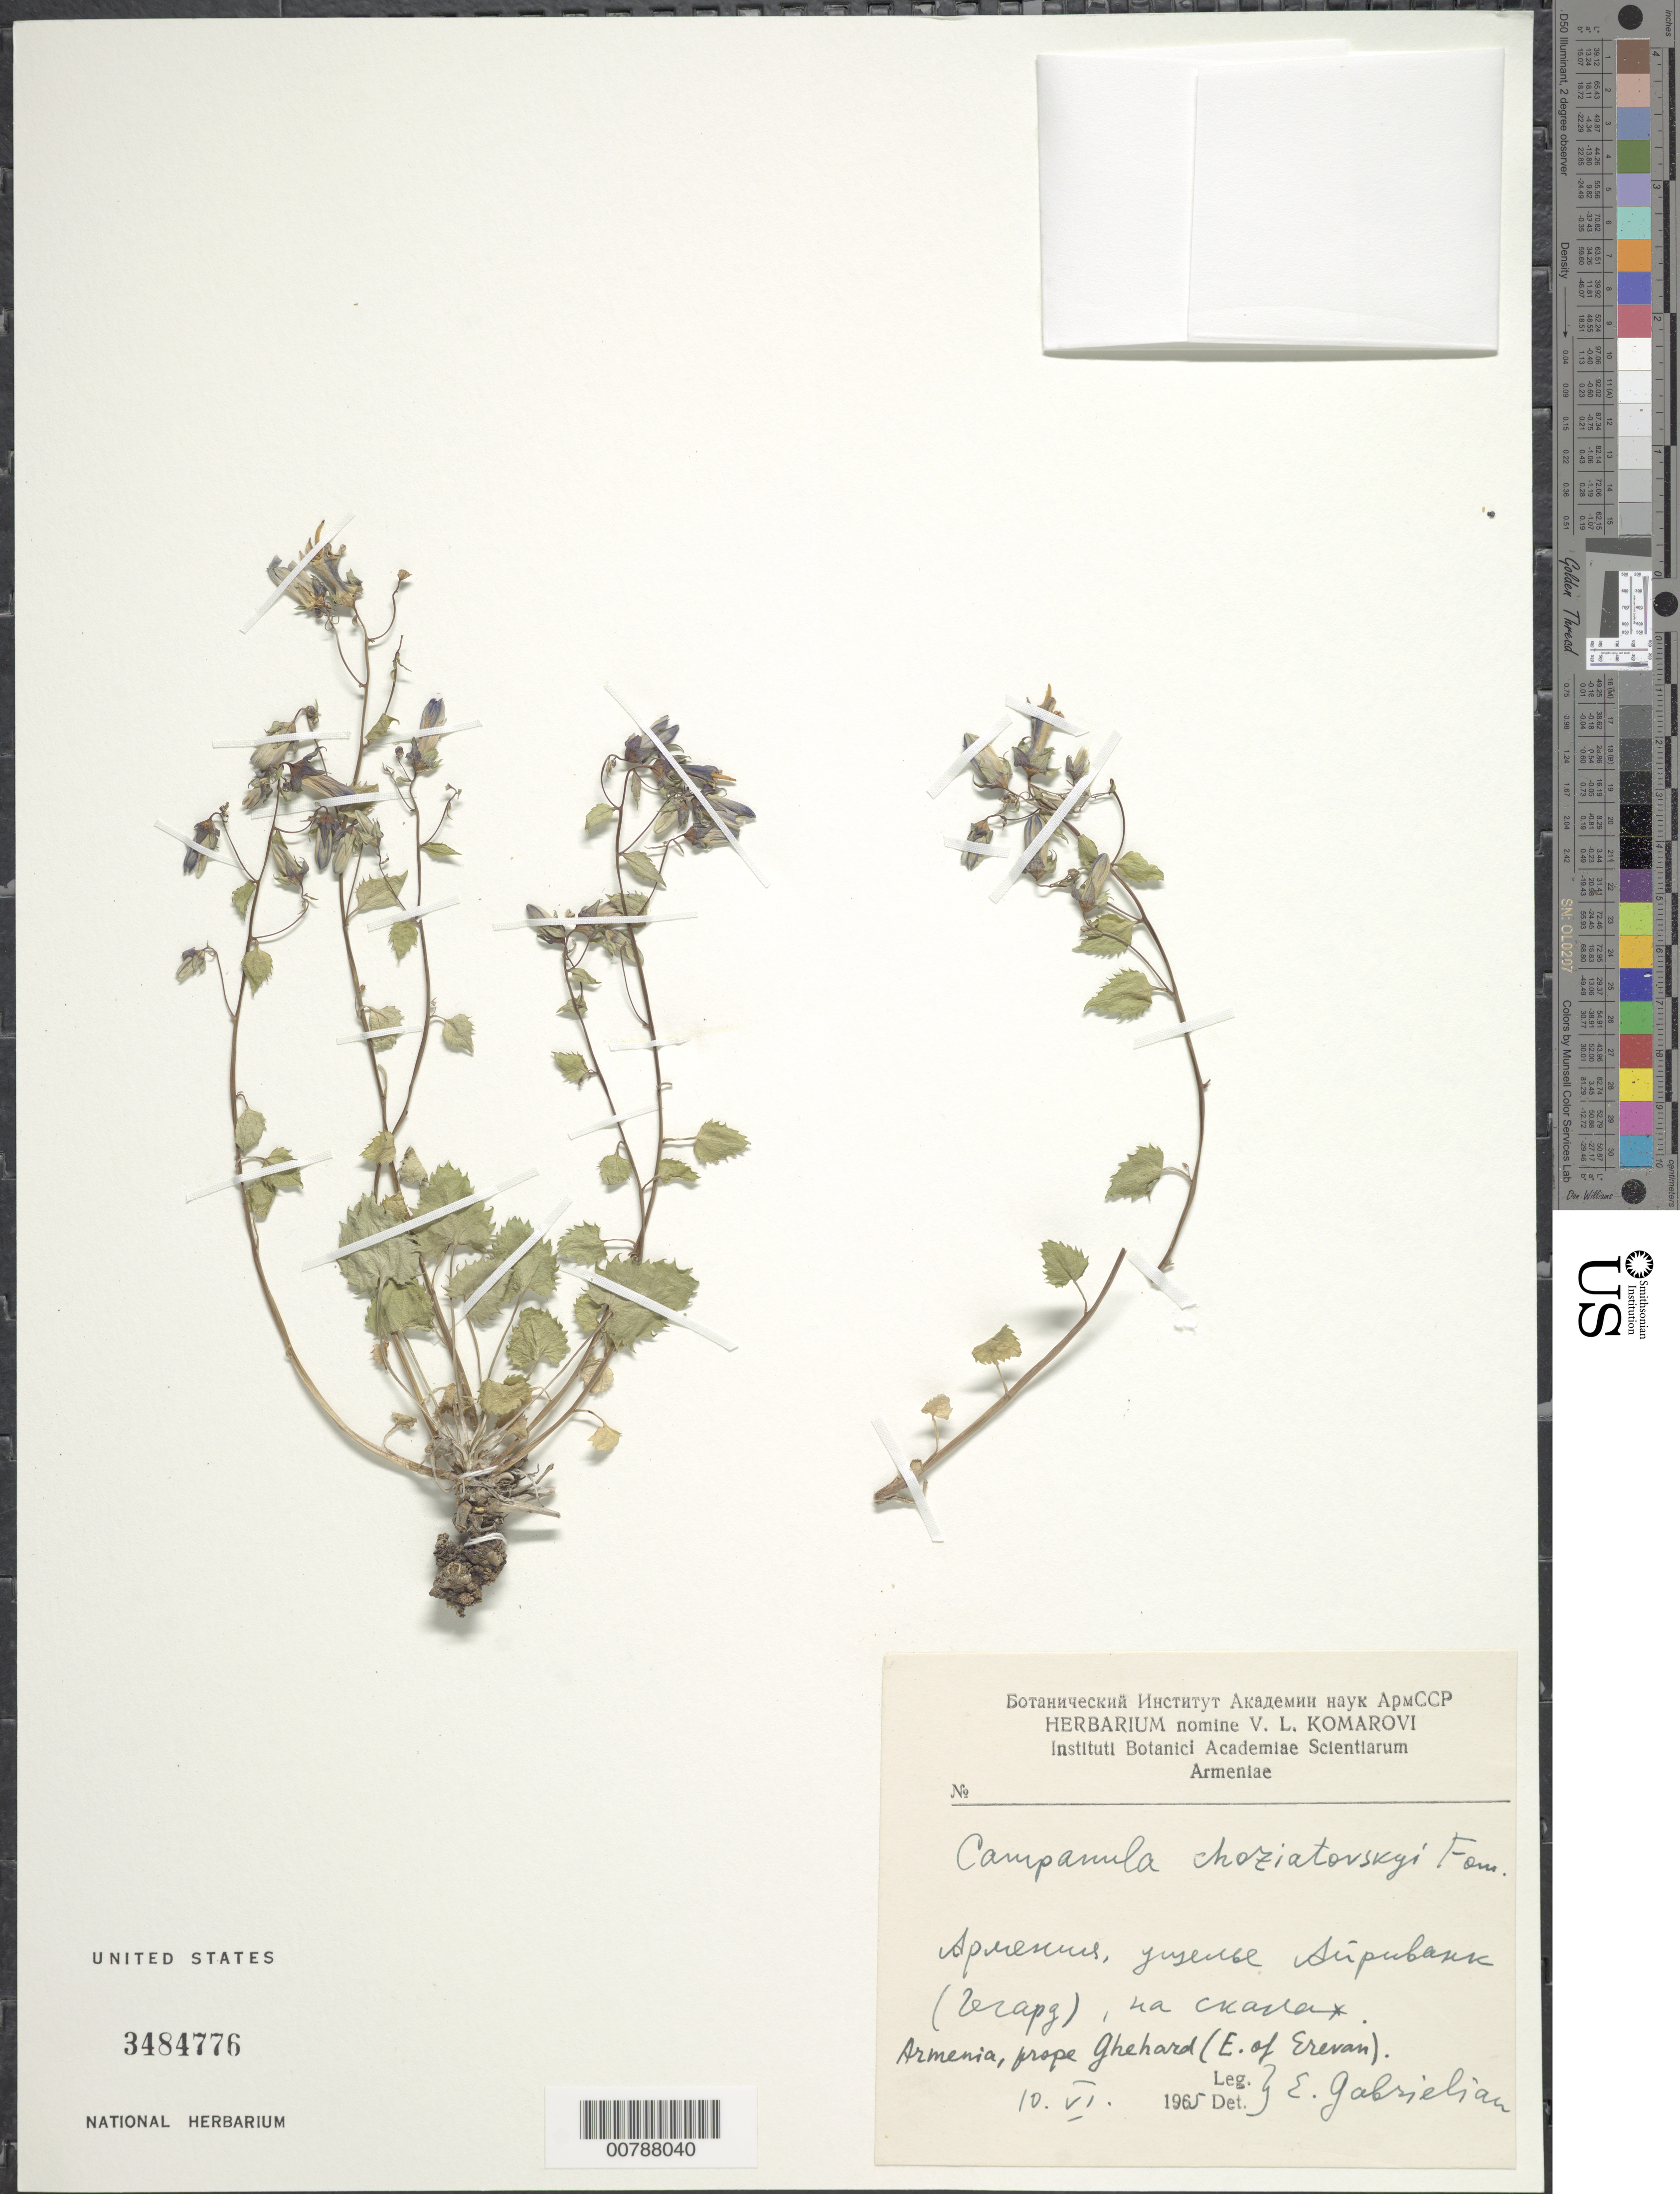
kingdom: Plantae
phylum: Tracheophyta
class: Magnoliopsida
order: Asterales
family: Campanulaceae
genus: Campanula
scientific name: Campanula choziatowskyi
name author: Fomin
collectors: E. Gabrielian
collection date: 1965-06-10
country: Armenia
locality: Prope Ghedard (E. of Erevan).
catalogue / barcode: US 3484776